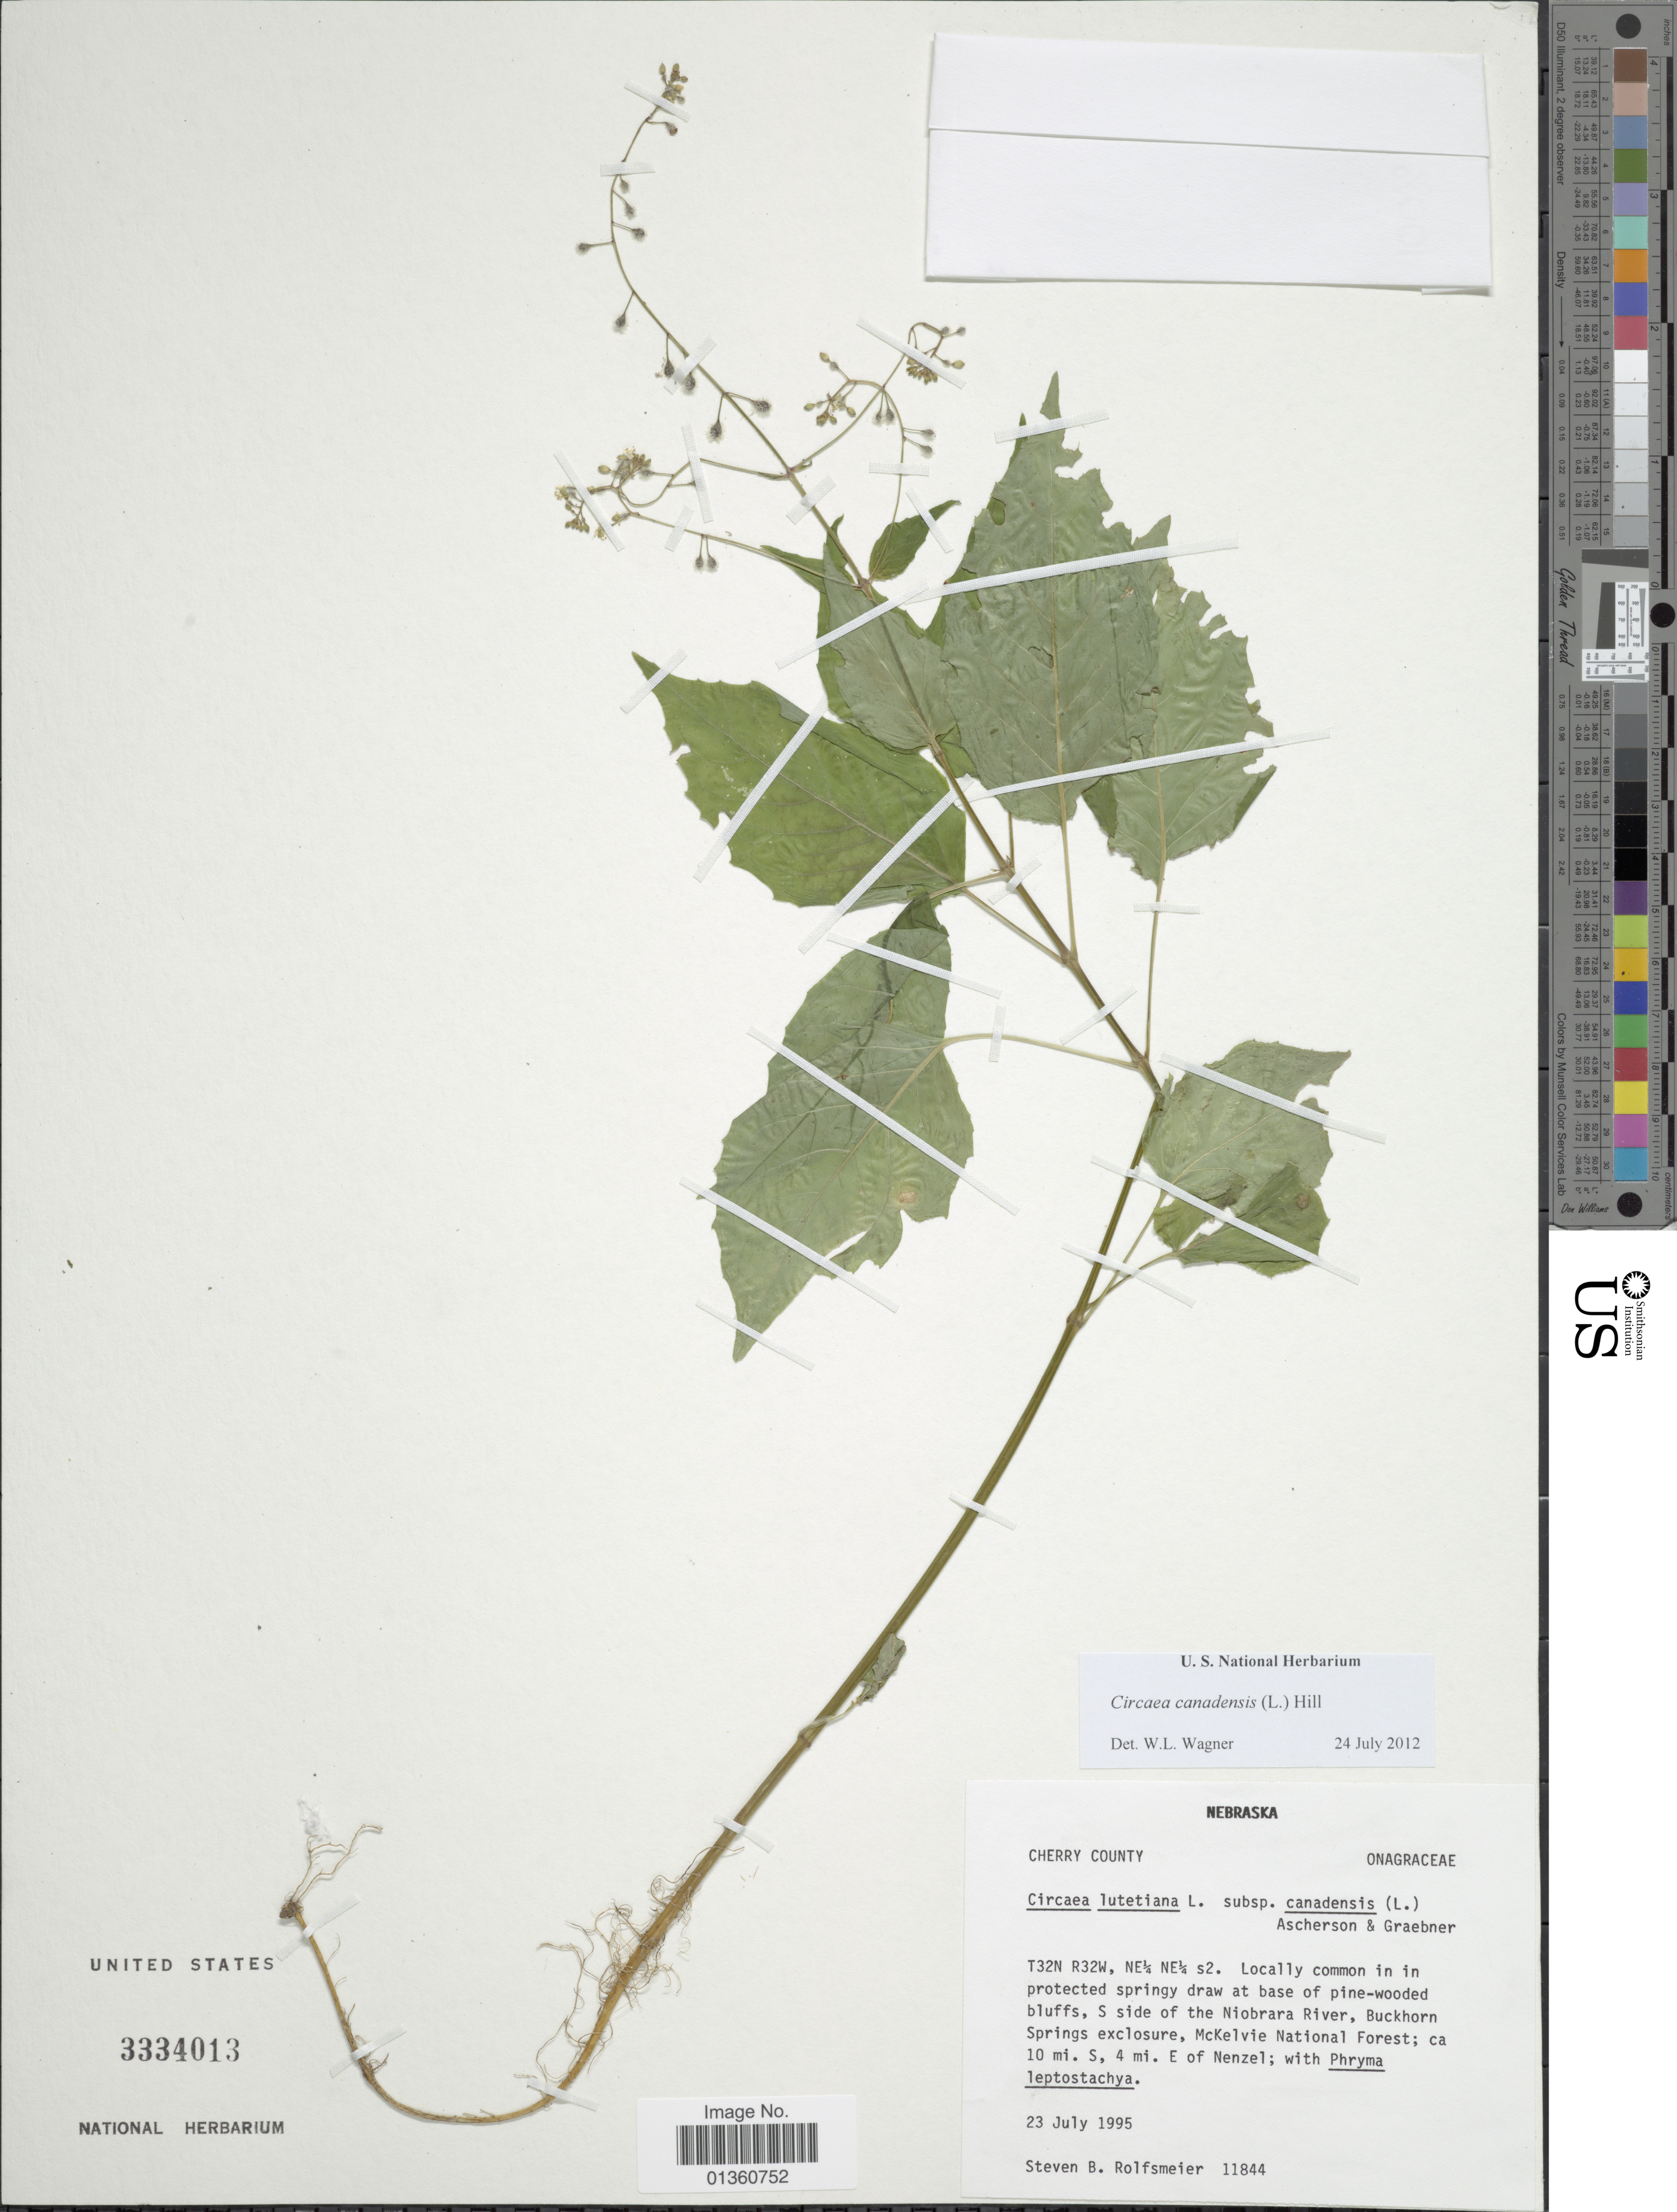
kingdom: Plantae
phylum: Tracheophyta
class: Magnoliopsida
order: Myrtales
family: Onagraceae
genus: Circaea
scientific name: Circaea canadensis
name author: (L.) Hill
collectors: S. Rolfsmeier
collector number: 11844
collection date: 1995-07-23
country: United States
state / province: Nebraska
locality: Cherry County, S side of the Niobrara River, Buckhorn Springs exclosure, McKelvie National Forest; ca 10 mi. S, 4 mi. E of Nenzel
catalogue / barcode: US 3334013